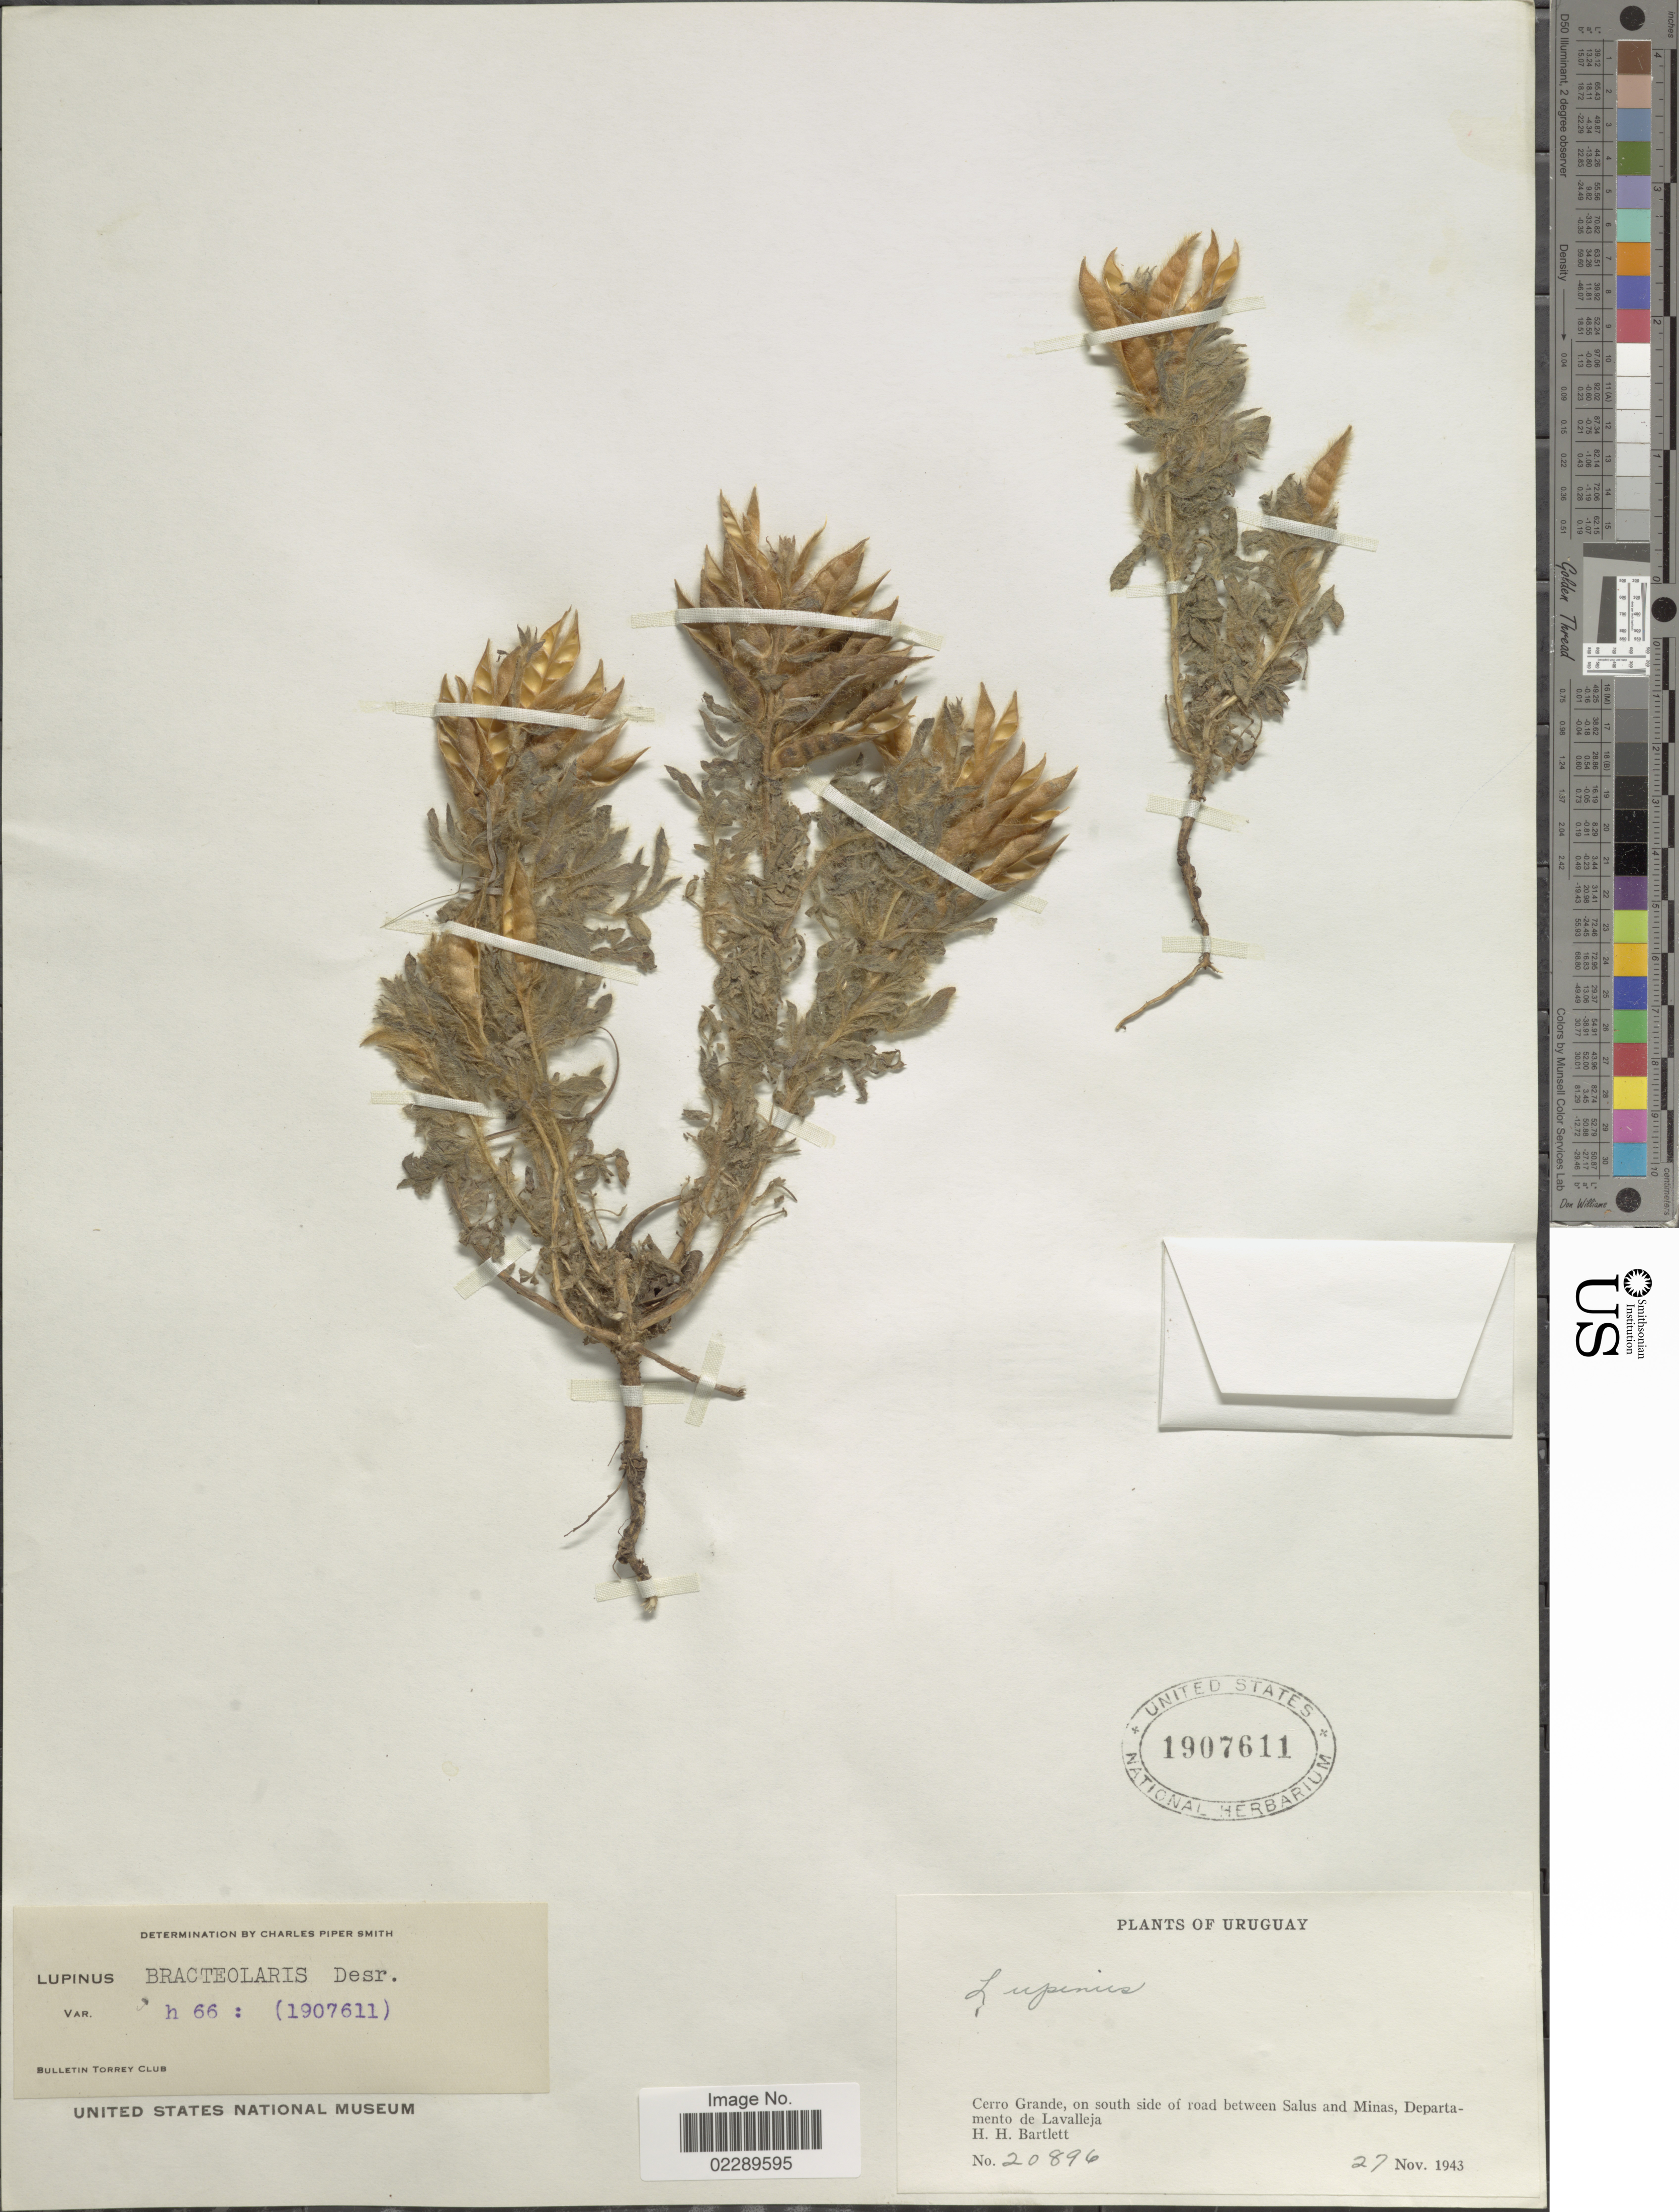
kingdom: Plantae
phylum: Tracheophyta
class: Magnoliopsida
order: Fabales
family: Fabaceae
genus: Lupinus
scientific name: Lupinus bracteolaris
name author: Desr.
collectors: H. H. Bartlett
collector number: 20896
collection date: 1943-11-27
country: Uruguay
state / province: Lavalleja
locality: Cerro Grande, on south side of road between Salus and Minas, Departamento de Lavalleja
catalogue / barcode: US 1907611